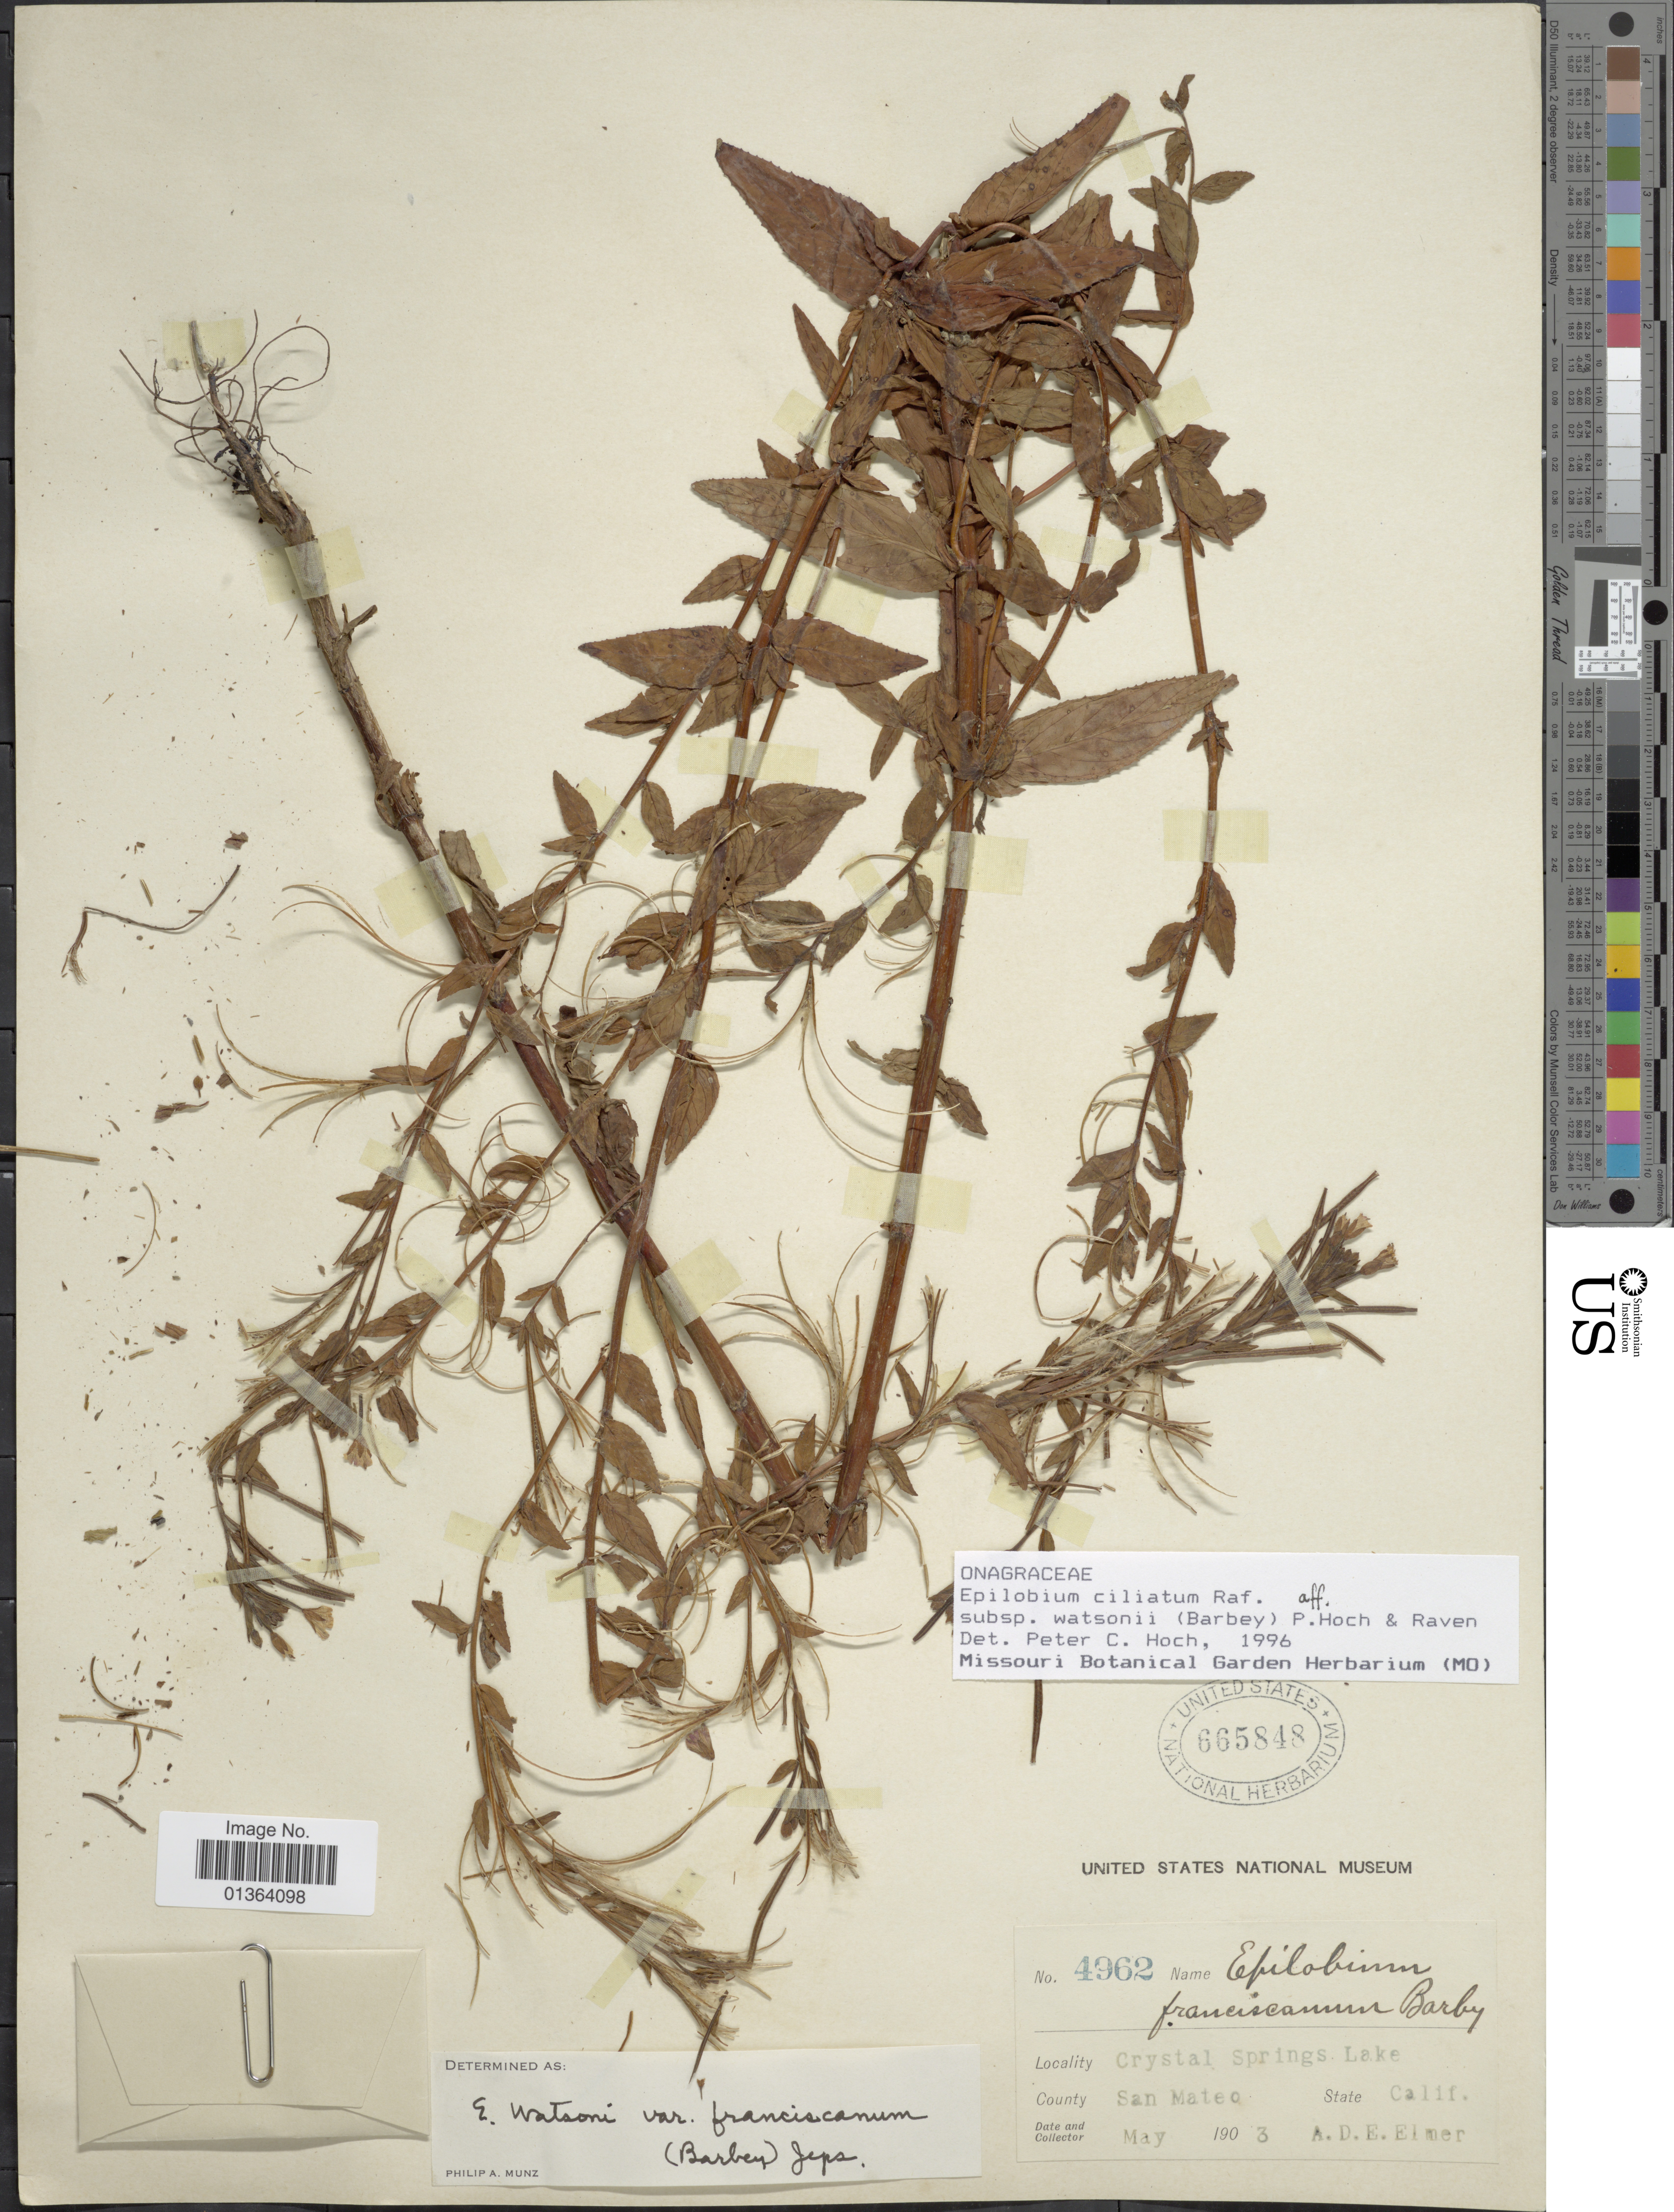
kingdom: Plantae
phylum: Tracheophyta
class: Magnoliopsida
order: Myrtales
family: Onagraceae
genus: Epilobium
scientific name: Epilobium ciliatum subsp. watsonii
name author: (Barbey) Hoch & P.H. Raven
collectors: A. D. E. Elmer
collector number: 4962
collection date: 1903-05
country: United States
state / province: California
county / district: San Mateo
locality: Crystal Springs Lake. County San Mateo.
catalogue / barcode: US 665848